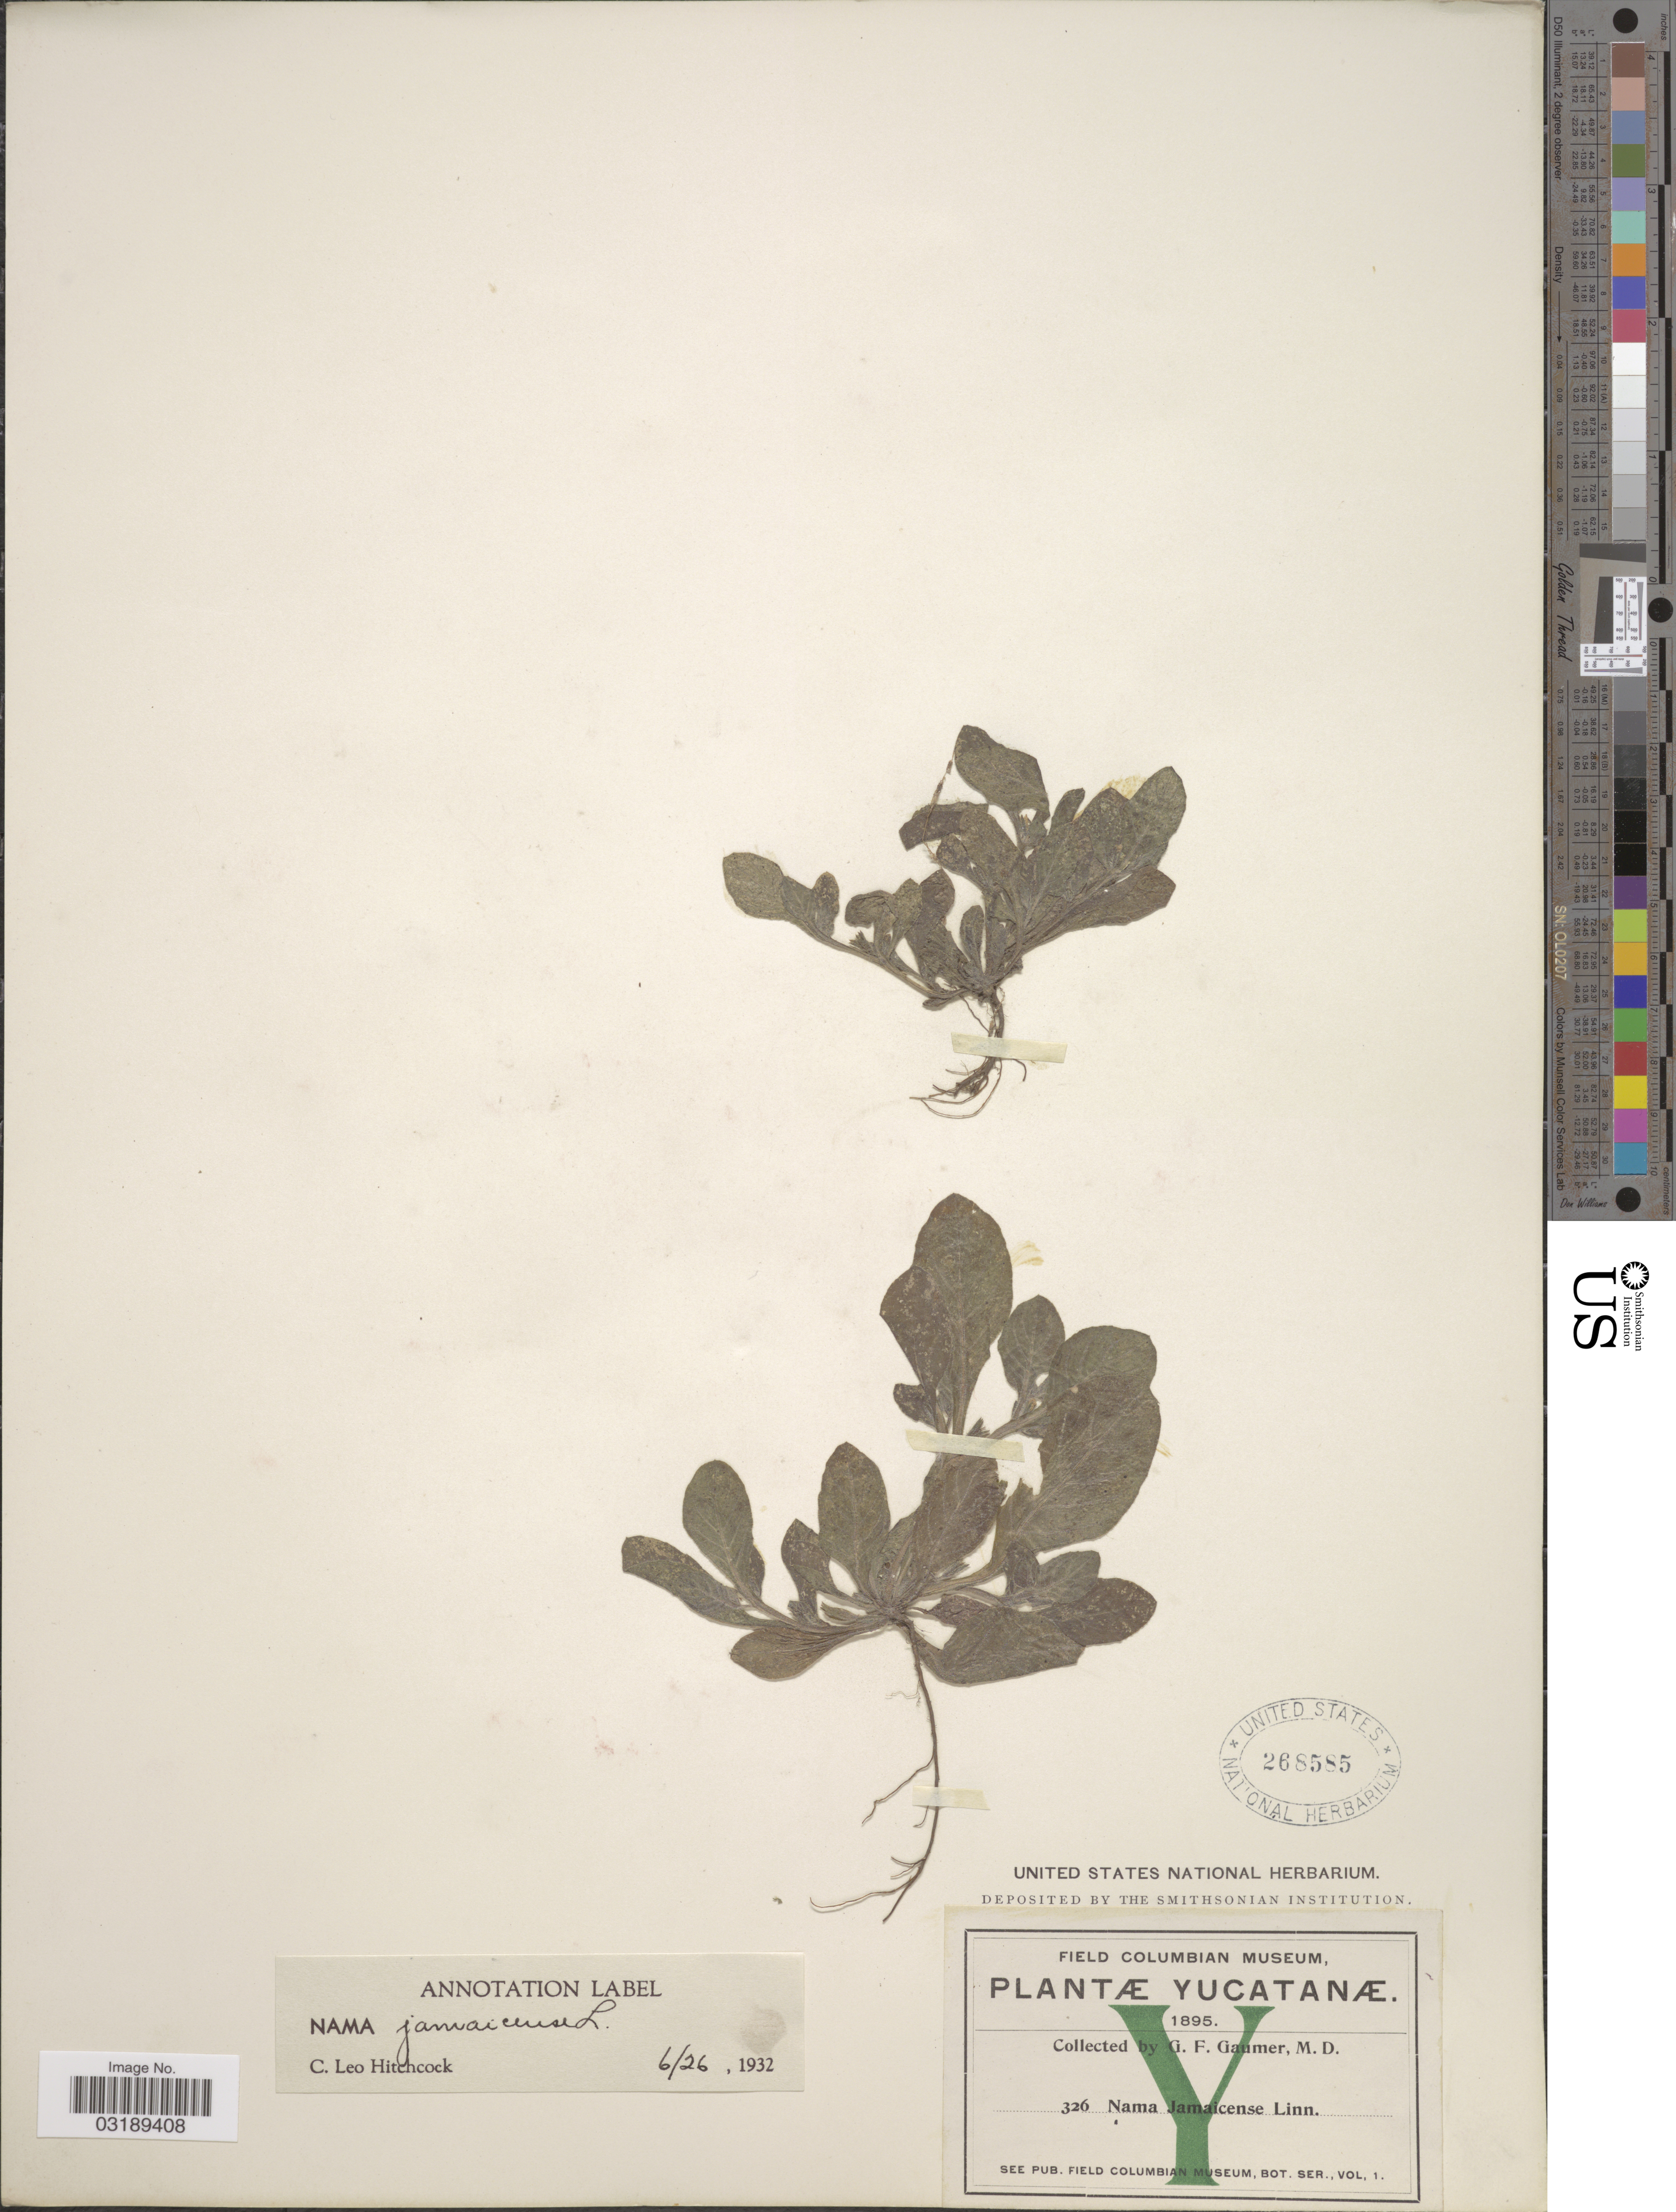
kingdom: Plantae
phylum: Tracheophyta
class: Magnoliopsida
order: Boraginales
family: Namaceae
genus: Nama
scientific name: Nama jamaicensis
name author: L.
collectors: G. F. Gaumer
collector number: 326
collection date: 1895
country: Mexico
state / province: Yucatán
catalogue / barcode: US 268585